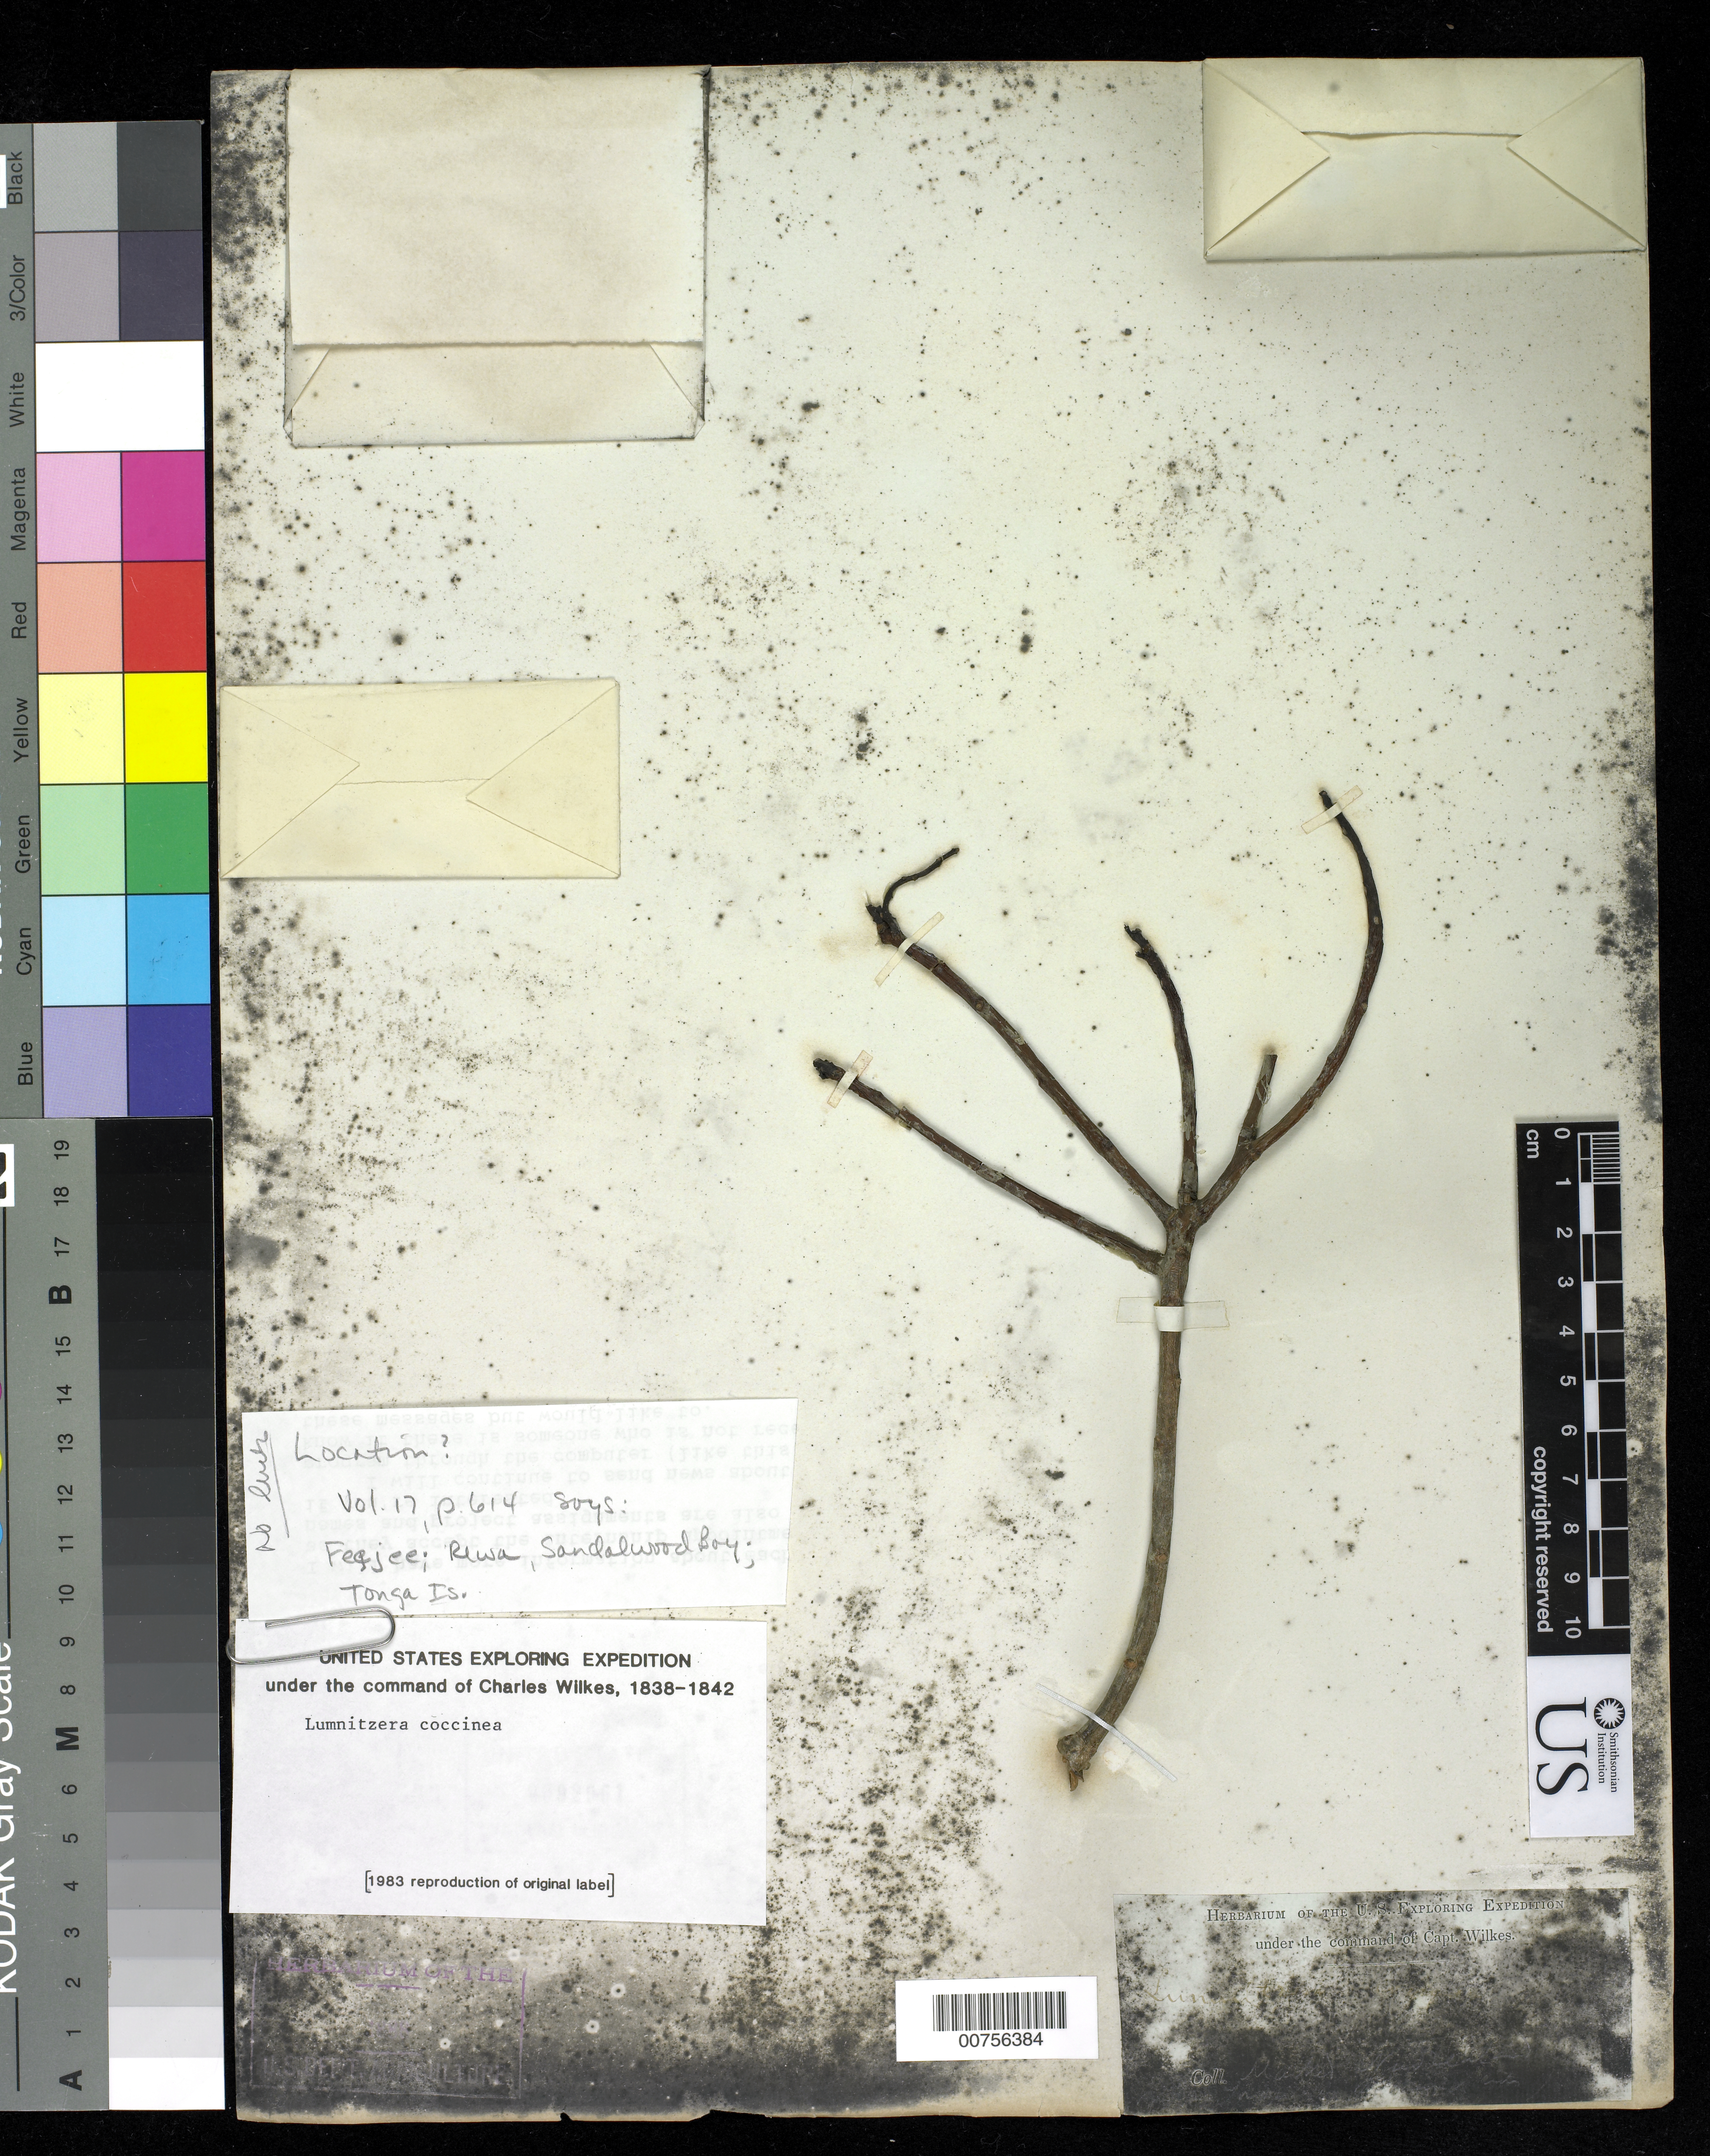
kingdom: Plantae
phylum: Tracheophyta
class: Magnoliopsida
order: Myrtales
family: Combretaceae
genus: Lumnitzera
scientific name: Lumnitzera coccinea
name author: Wight & Arn.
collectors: Wilkes Explor. Exped.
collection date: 1838/1842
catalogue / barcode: US 92961